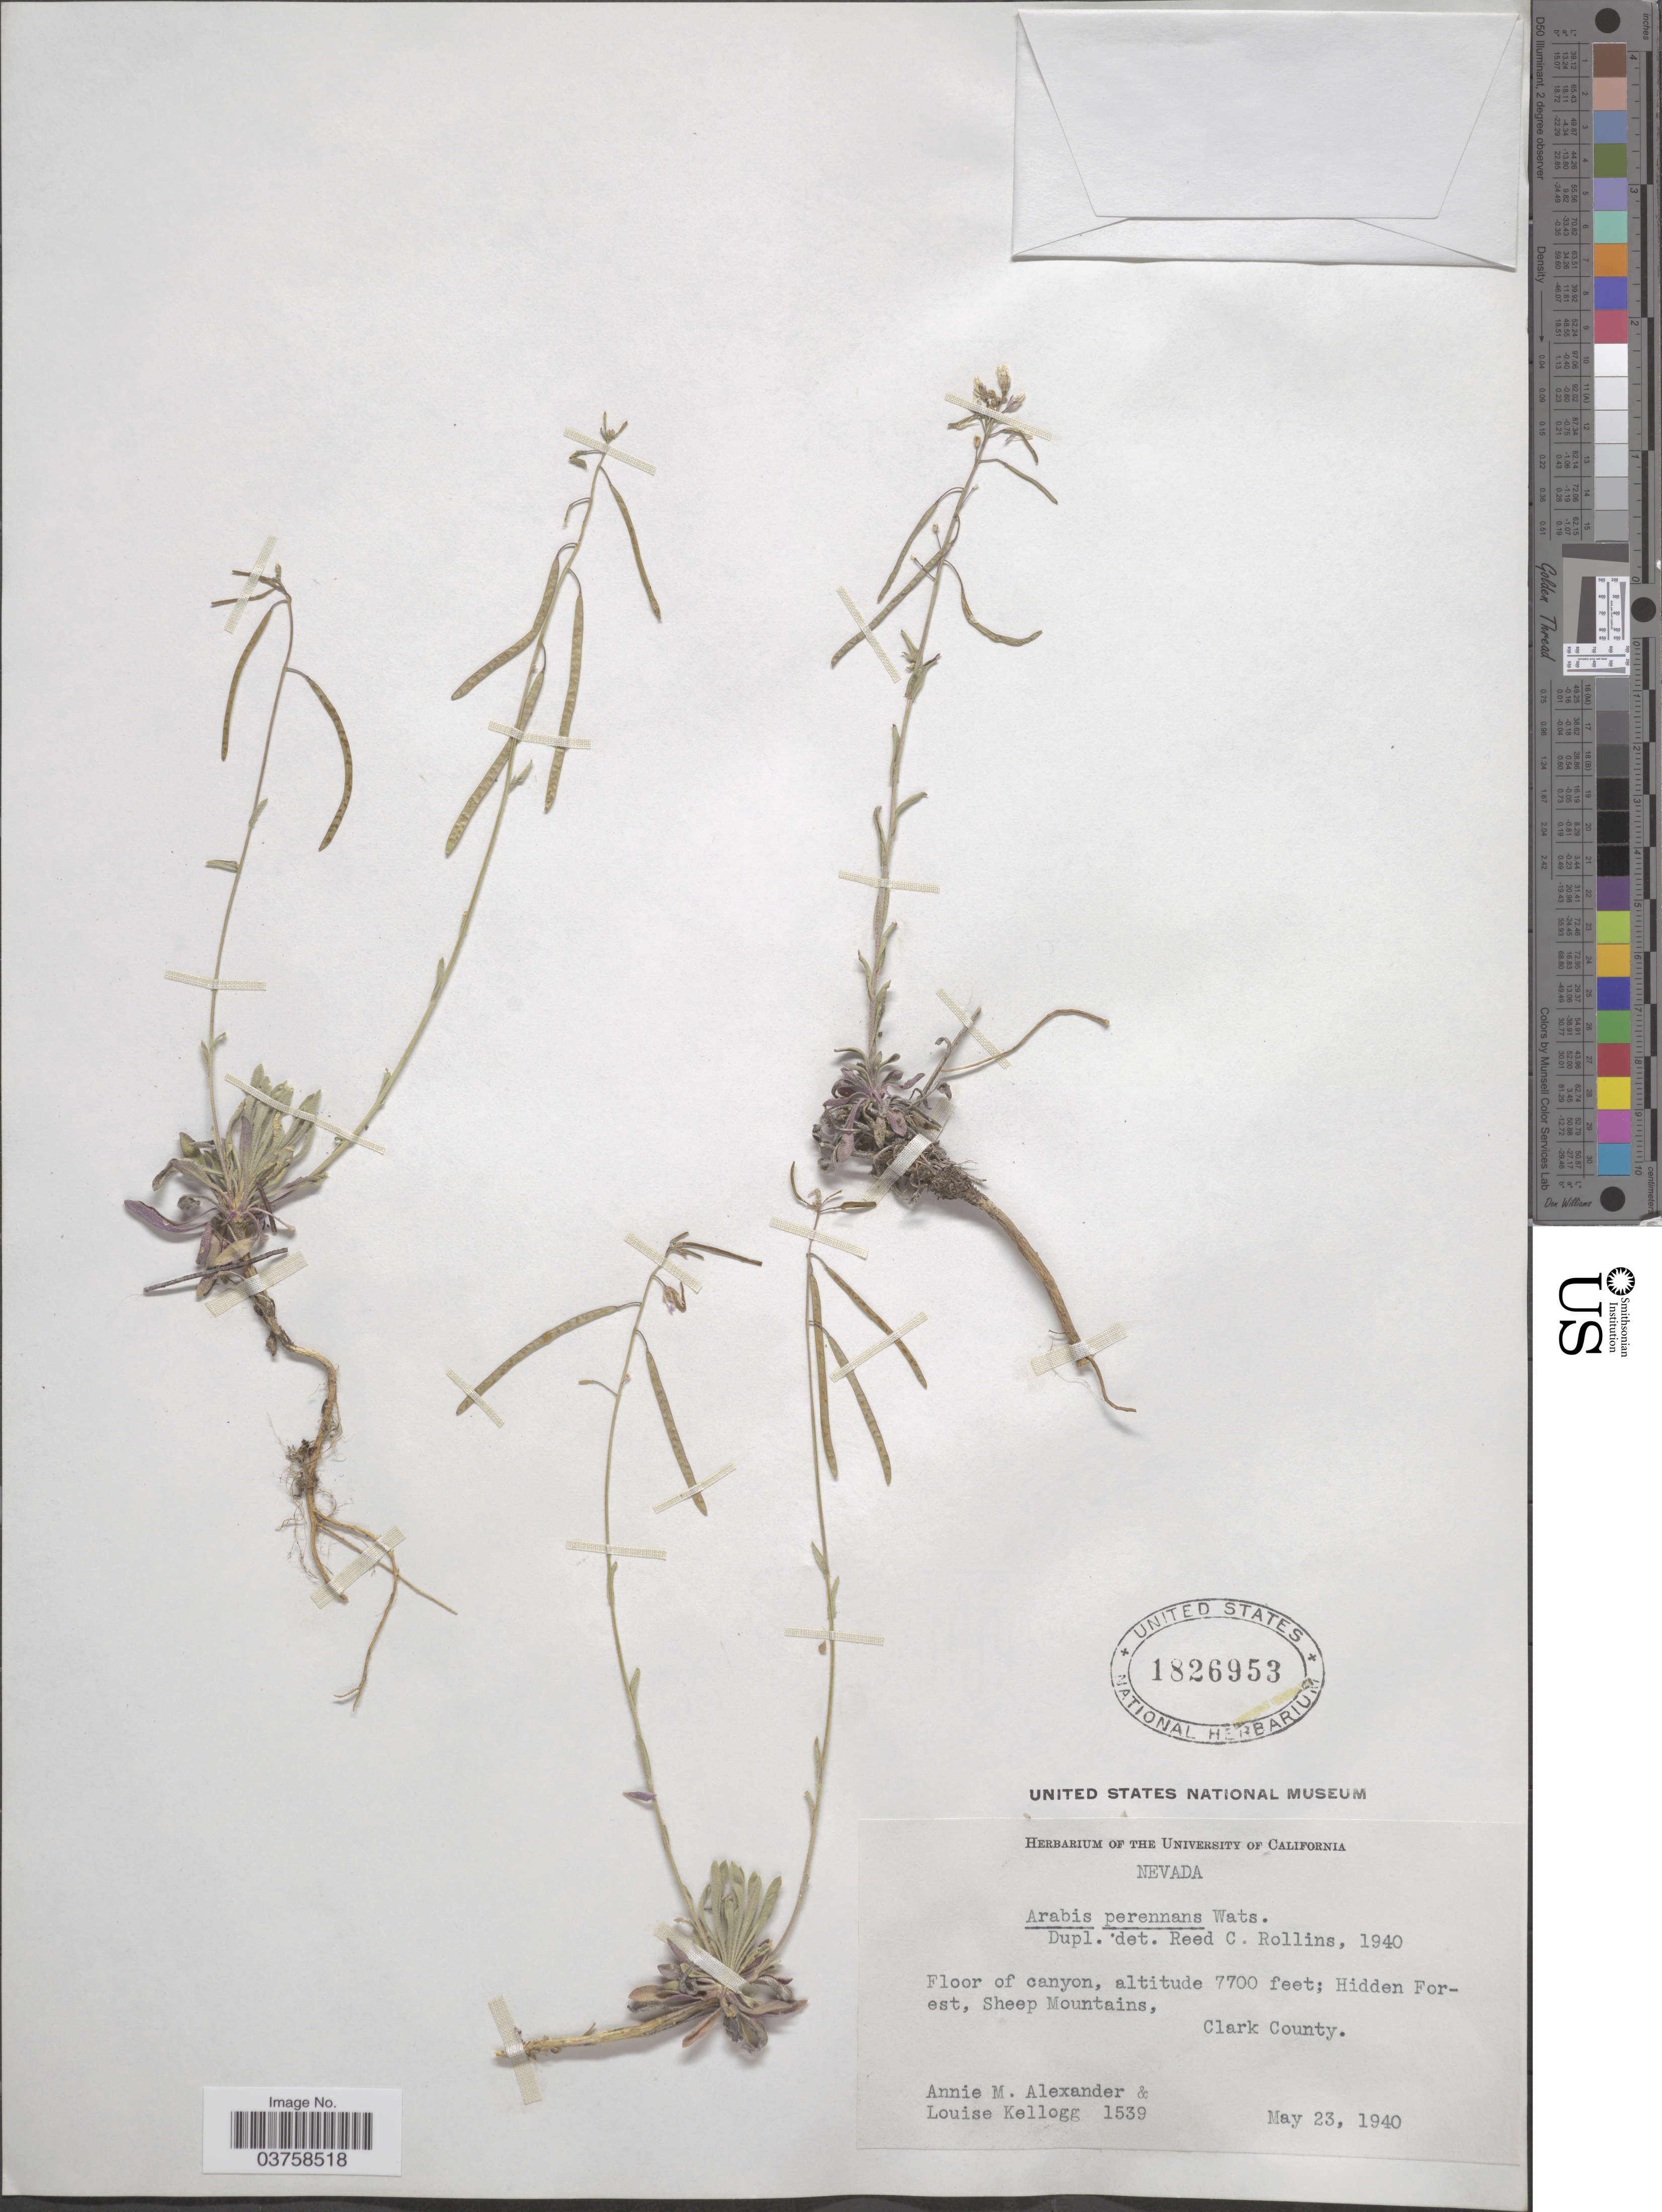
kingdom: Plantae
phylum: Tracheophyta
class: Magnoliopsida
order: Brassicales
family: Brassicaceae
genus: Arabis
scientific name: Arabis perennans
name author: S. Watson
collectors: A. M. Alexander & L. Kellogg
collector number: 1539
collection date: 1940-05-23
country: United States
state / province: Nevada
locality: Floor of canyon; Hidden Forest, Sheep Mountains, Clark County.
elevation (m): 2347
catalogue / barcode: US 1826953